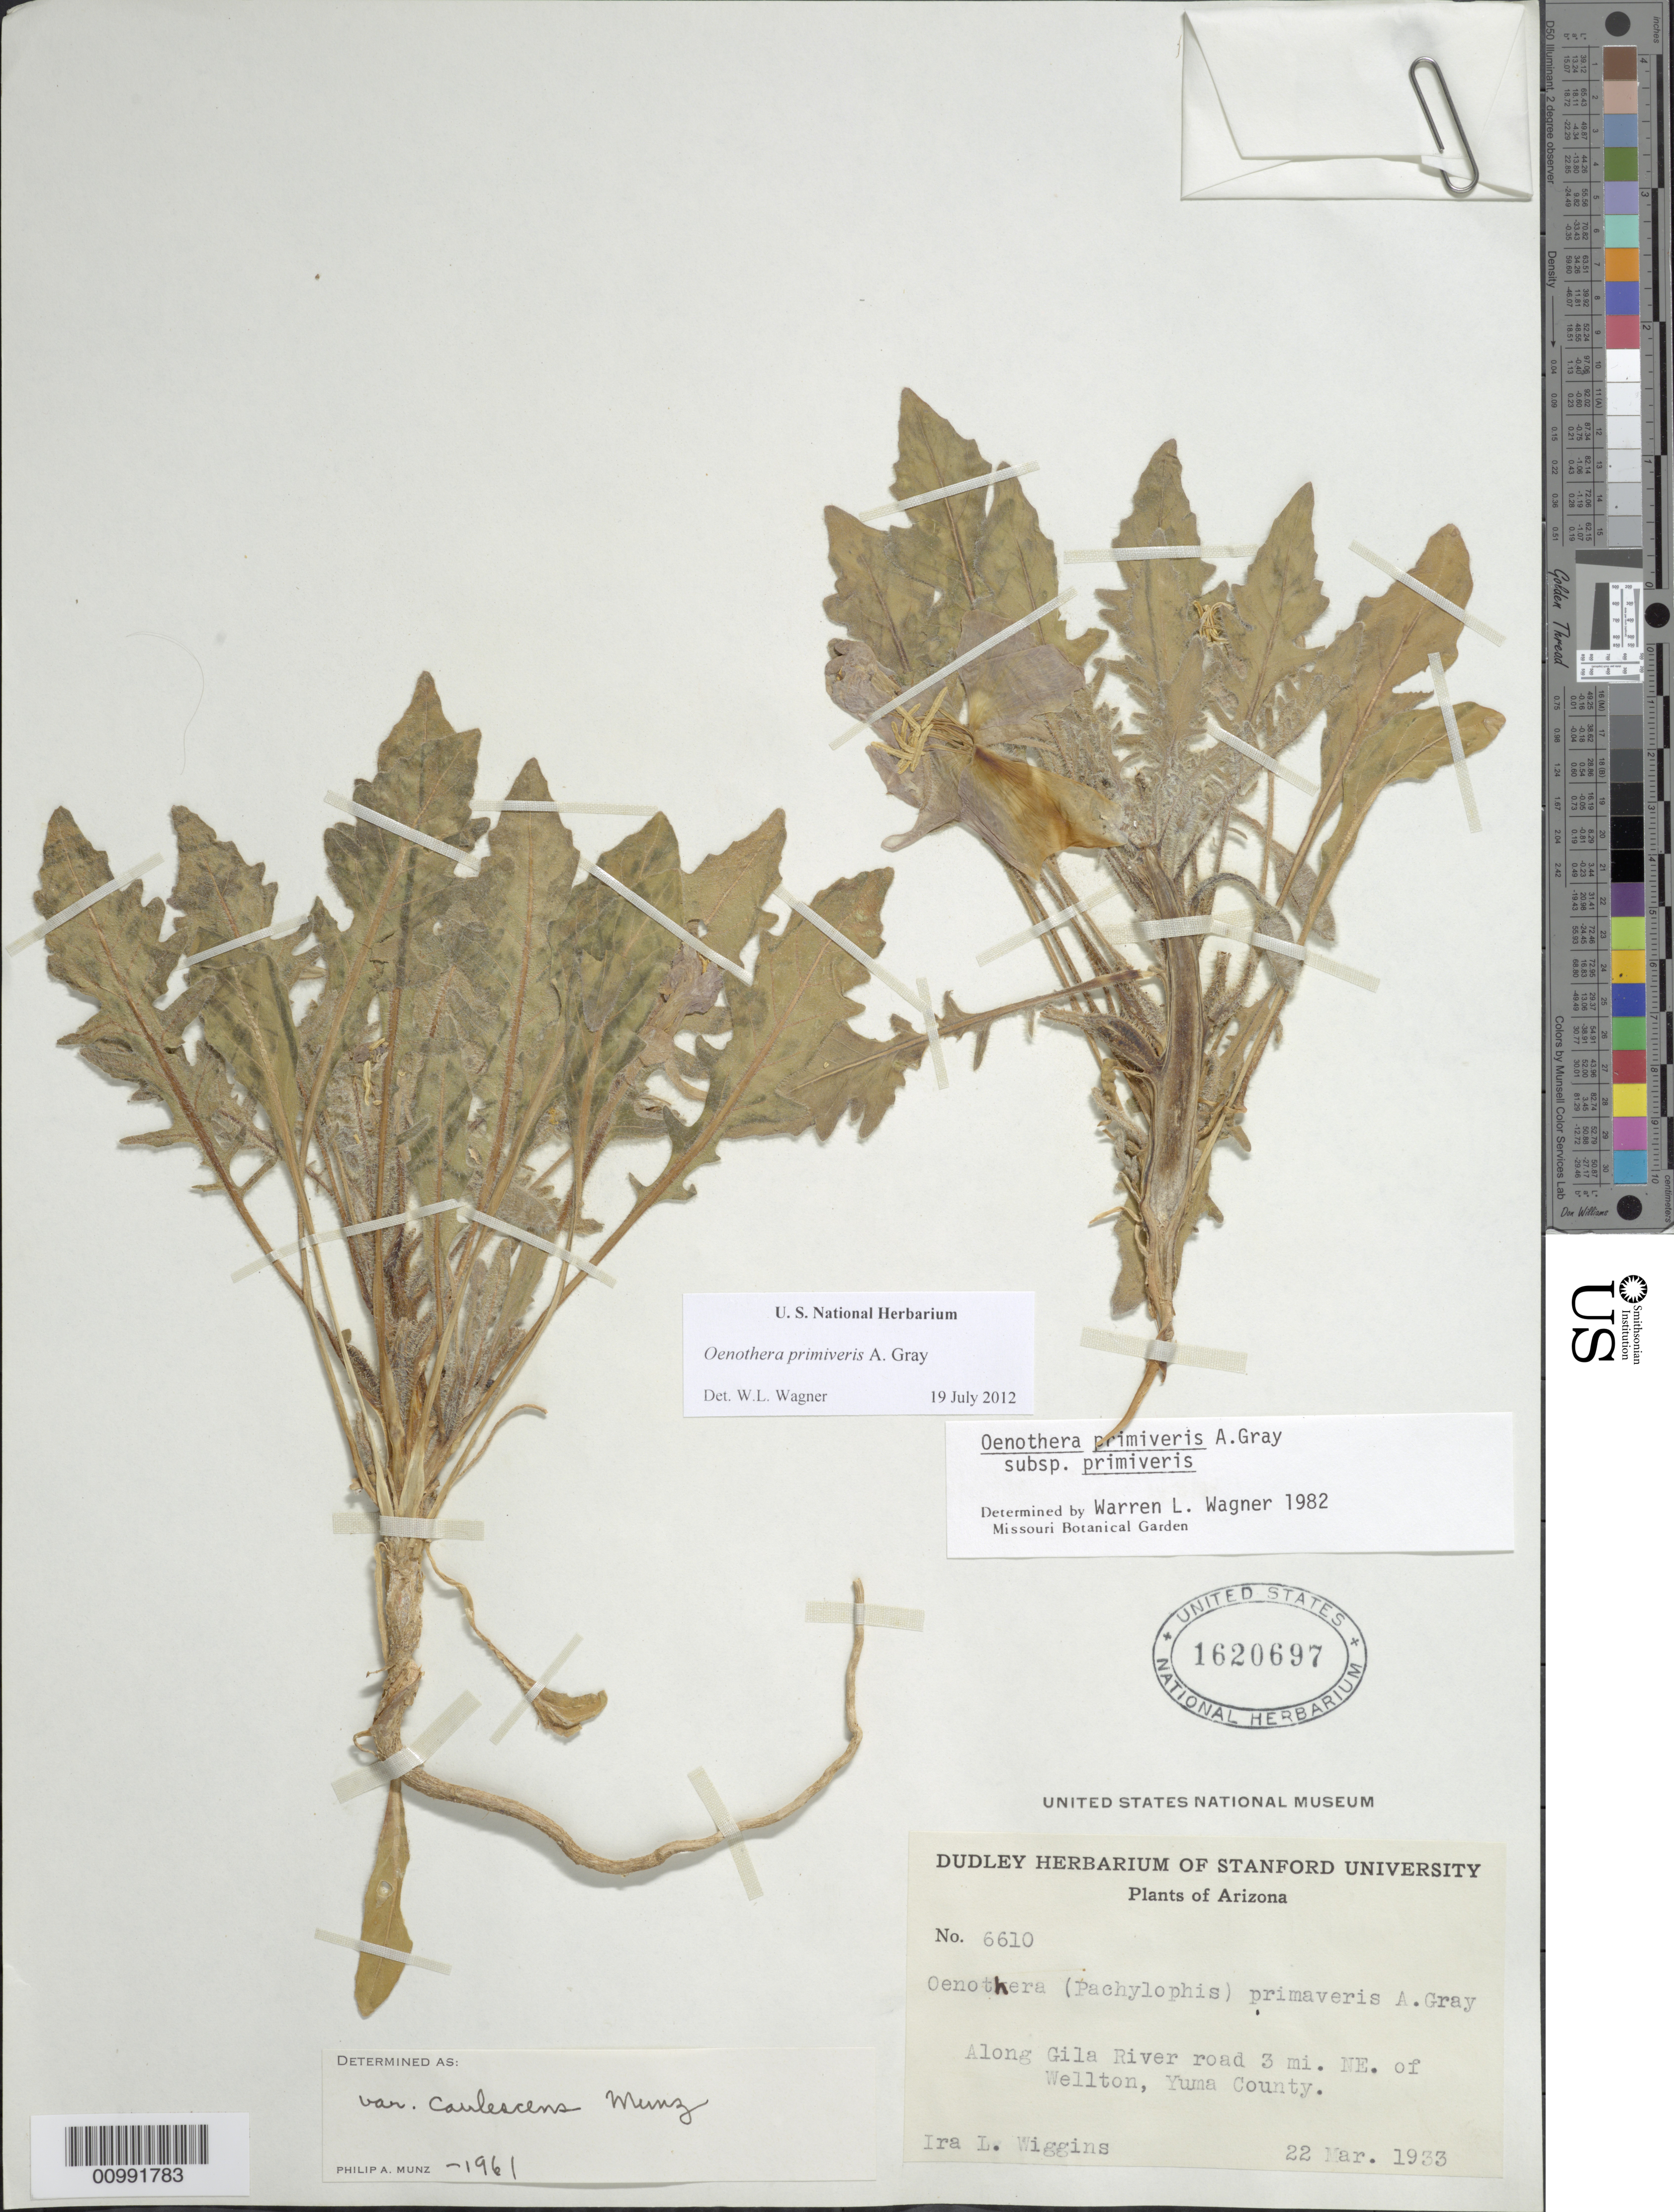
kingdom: Plantae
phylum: Tracheophyta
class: Magnoliopsida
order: Myrtales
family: Onagraceae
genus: Oenothera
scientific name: Oenothera primiveris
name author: A. Gray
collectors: I. L. Wiggins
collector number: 6610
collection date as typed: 22 Mar 1933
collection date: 1933-03-22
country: United States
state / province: Arizona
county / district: Yuma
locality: Along Gila River road 3 miles northeast of Wellton.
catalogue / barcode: US 1620697